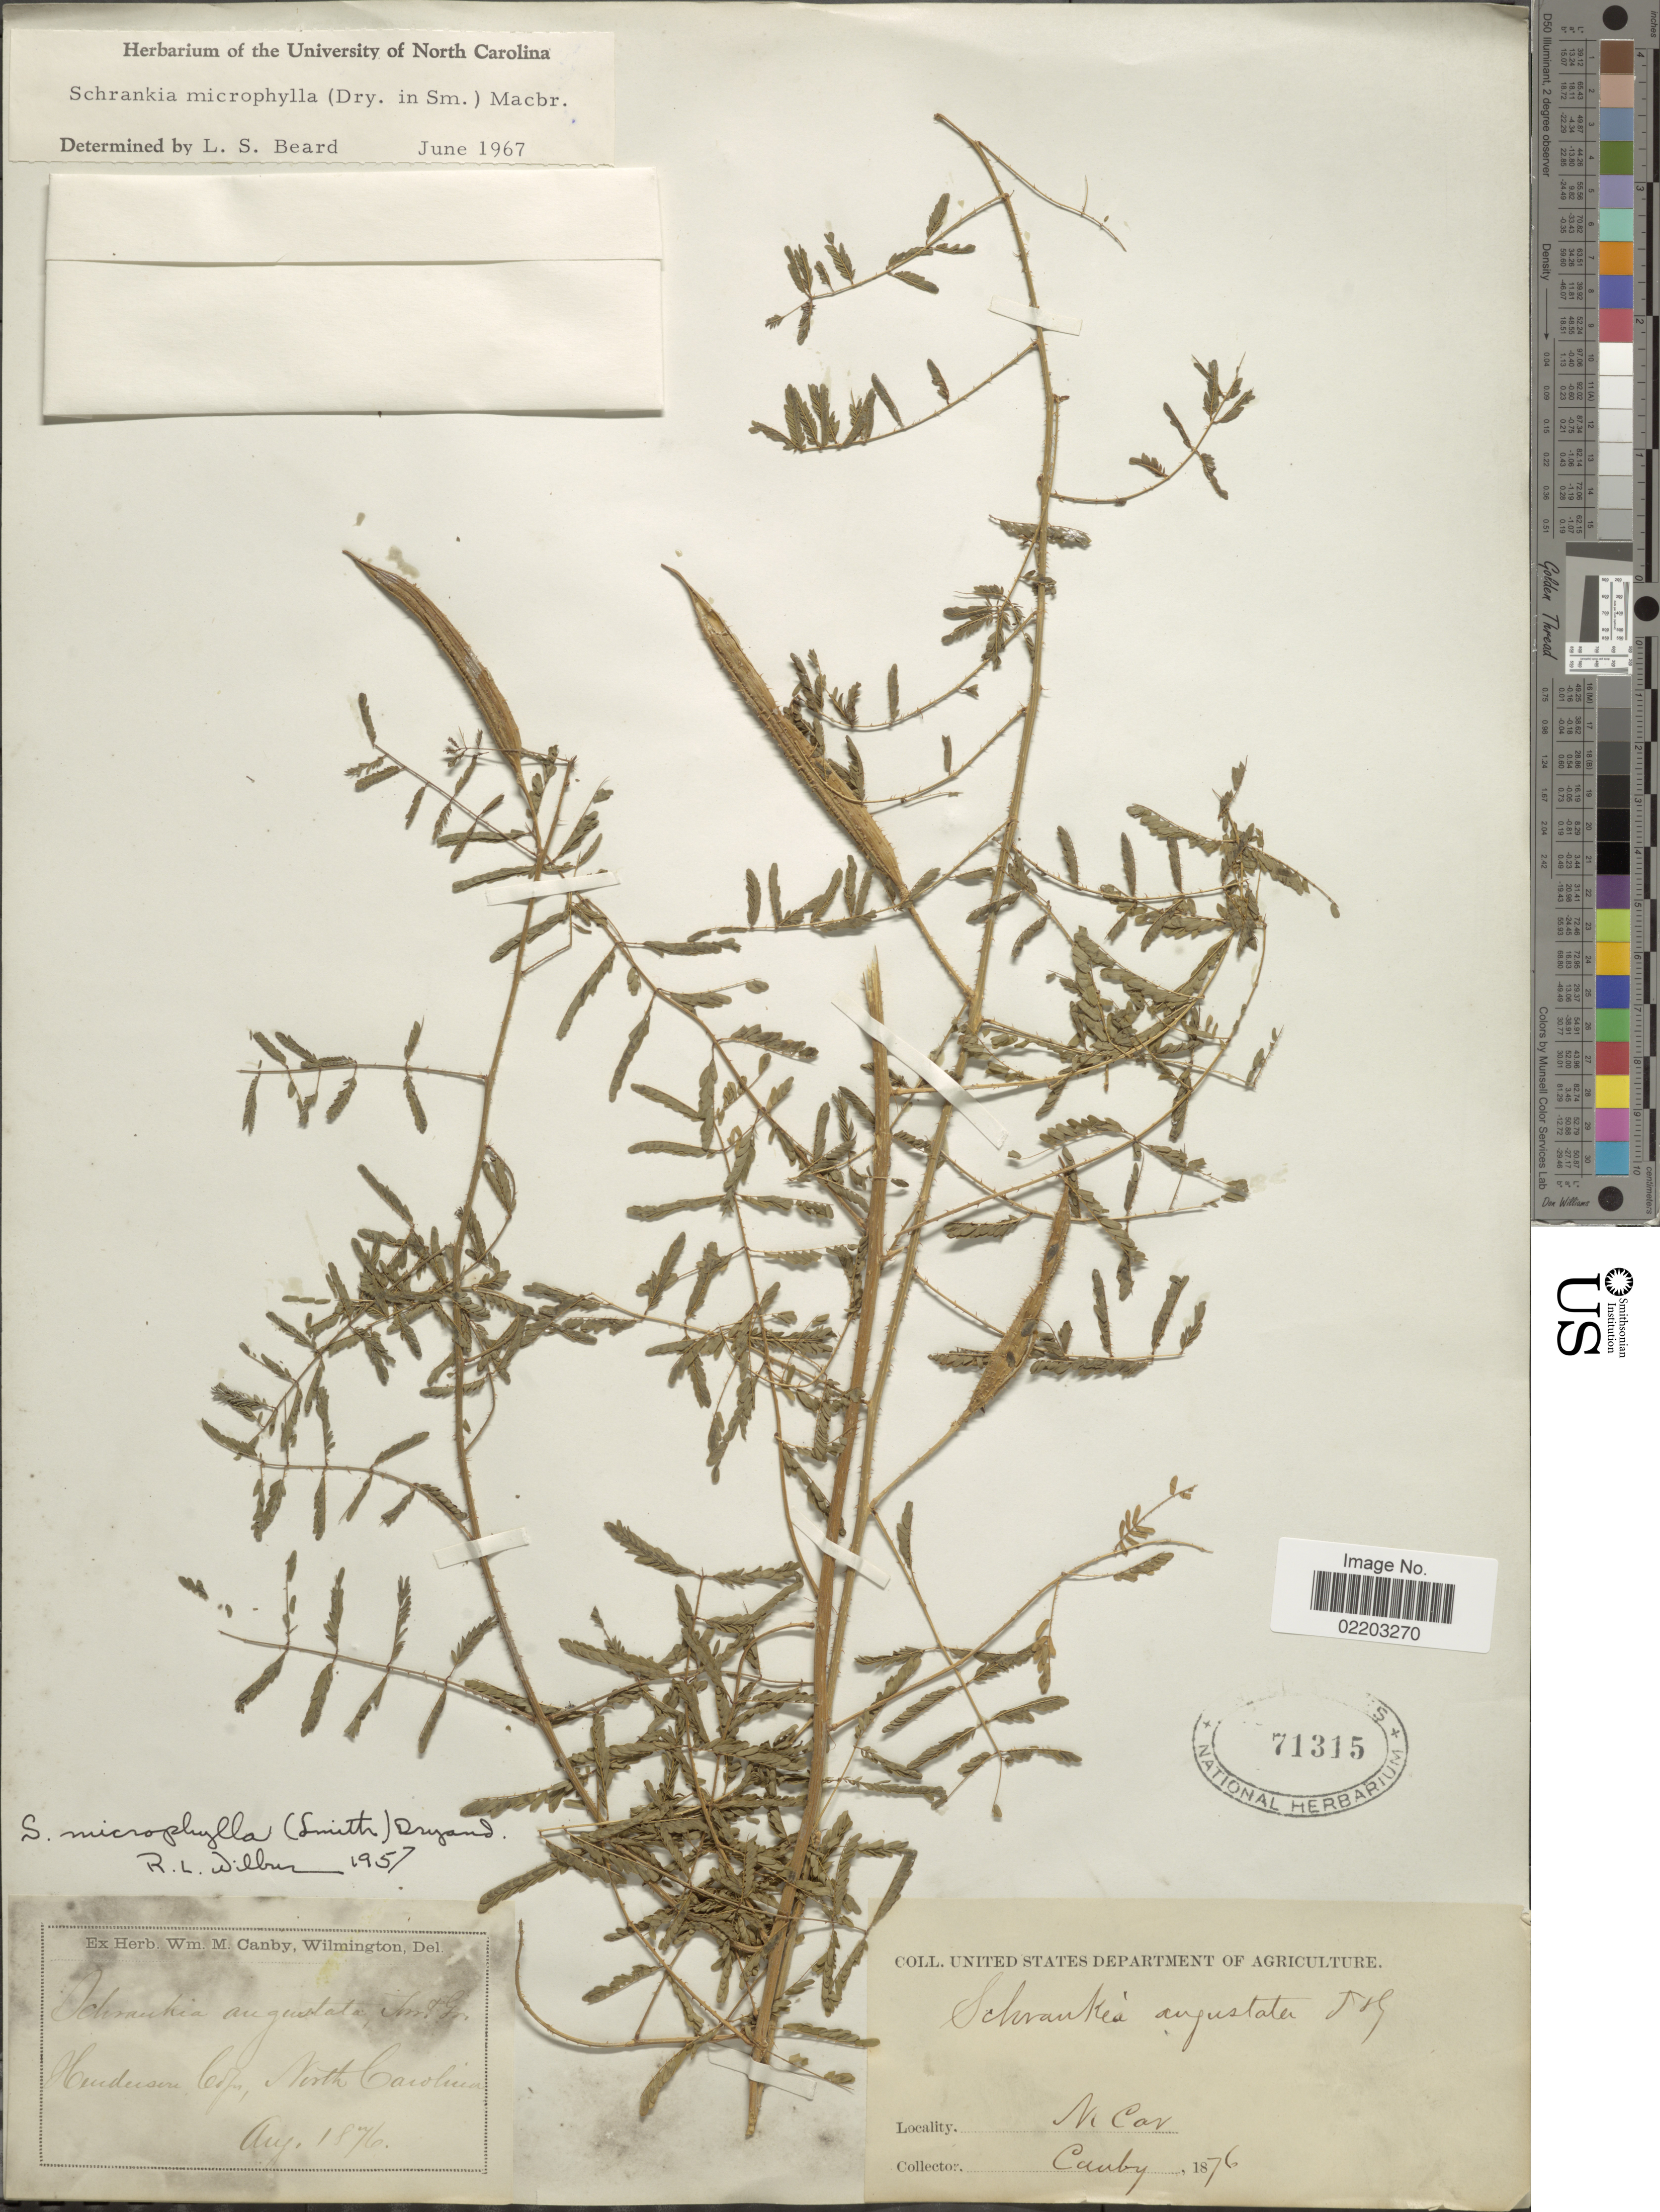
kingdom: Plantae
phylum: Tracheophyta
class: Magnoliopsida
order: Fabales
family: Fabaceae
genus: Mimosa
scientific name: Mimosa microphylla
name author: Dryand.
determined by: Strong, M. T., (US), Smithsonian Institution - National Museum of Natural History (UNITED STATES)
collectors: W. M. Canby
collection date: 1876-08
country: United States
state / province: North Carolina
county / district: Henderson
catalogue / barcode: US 71315